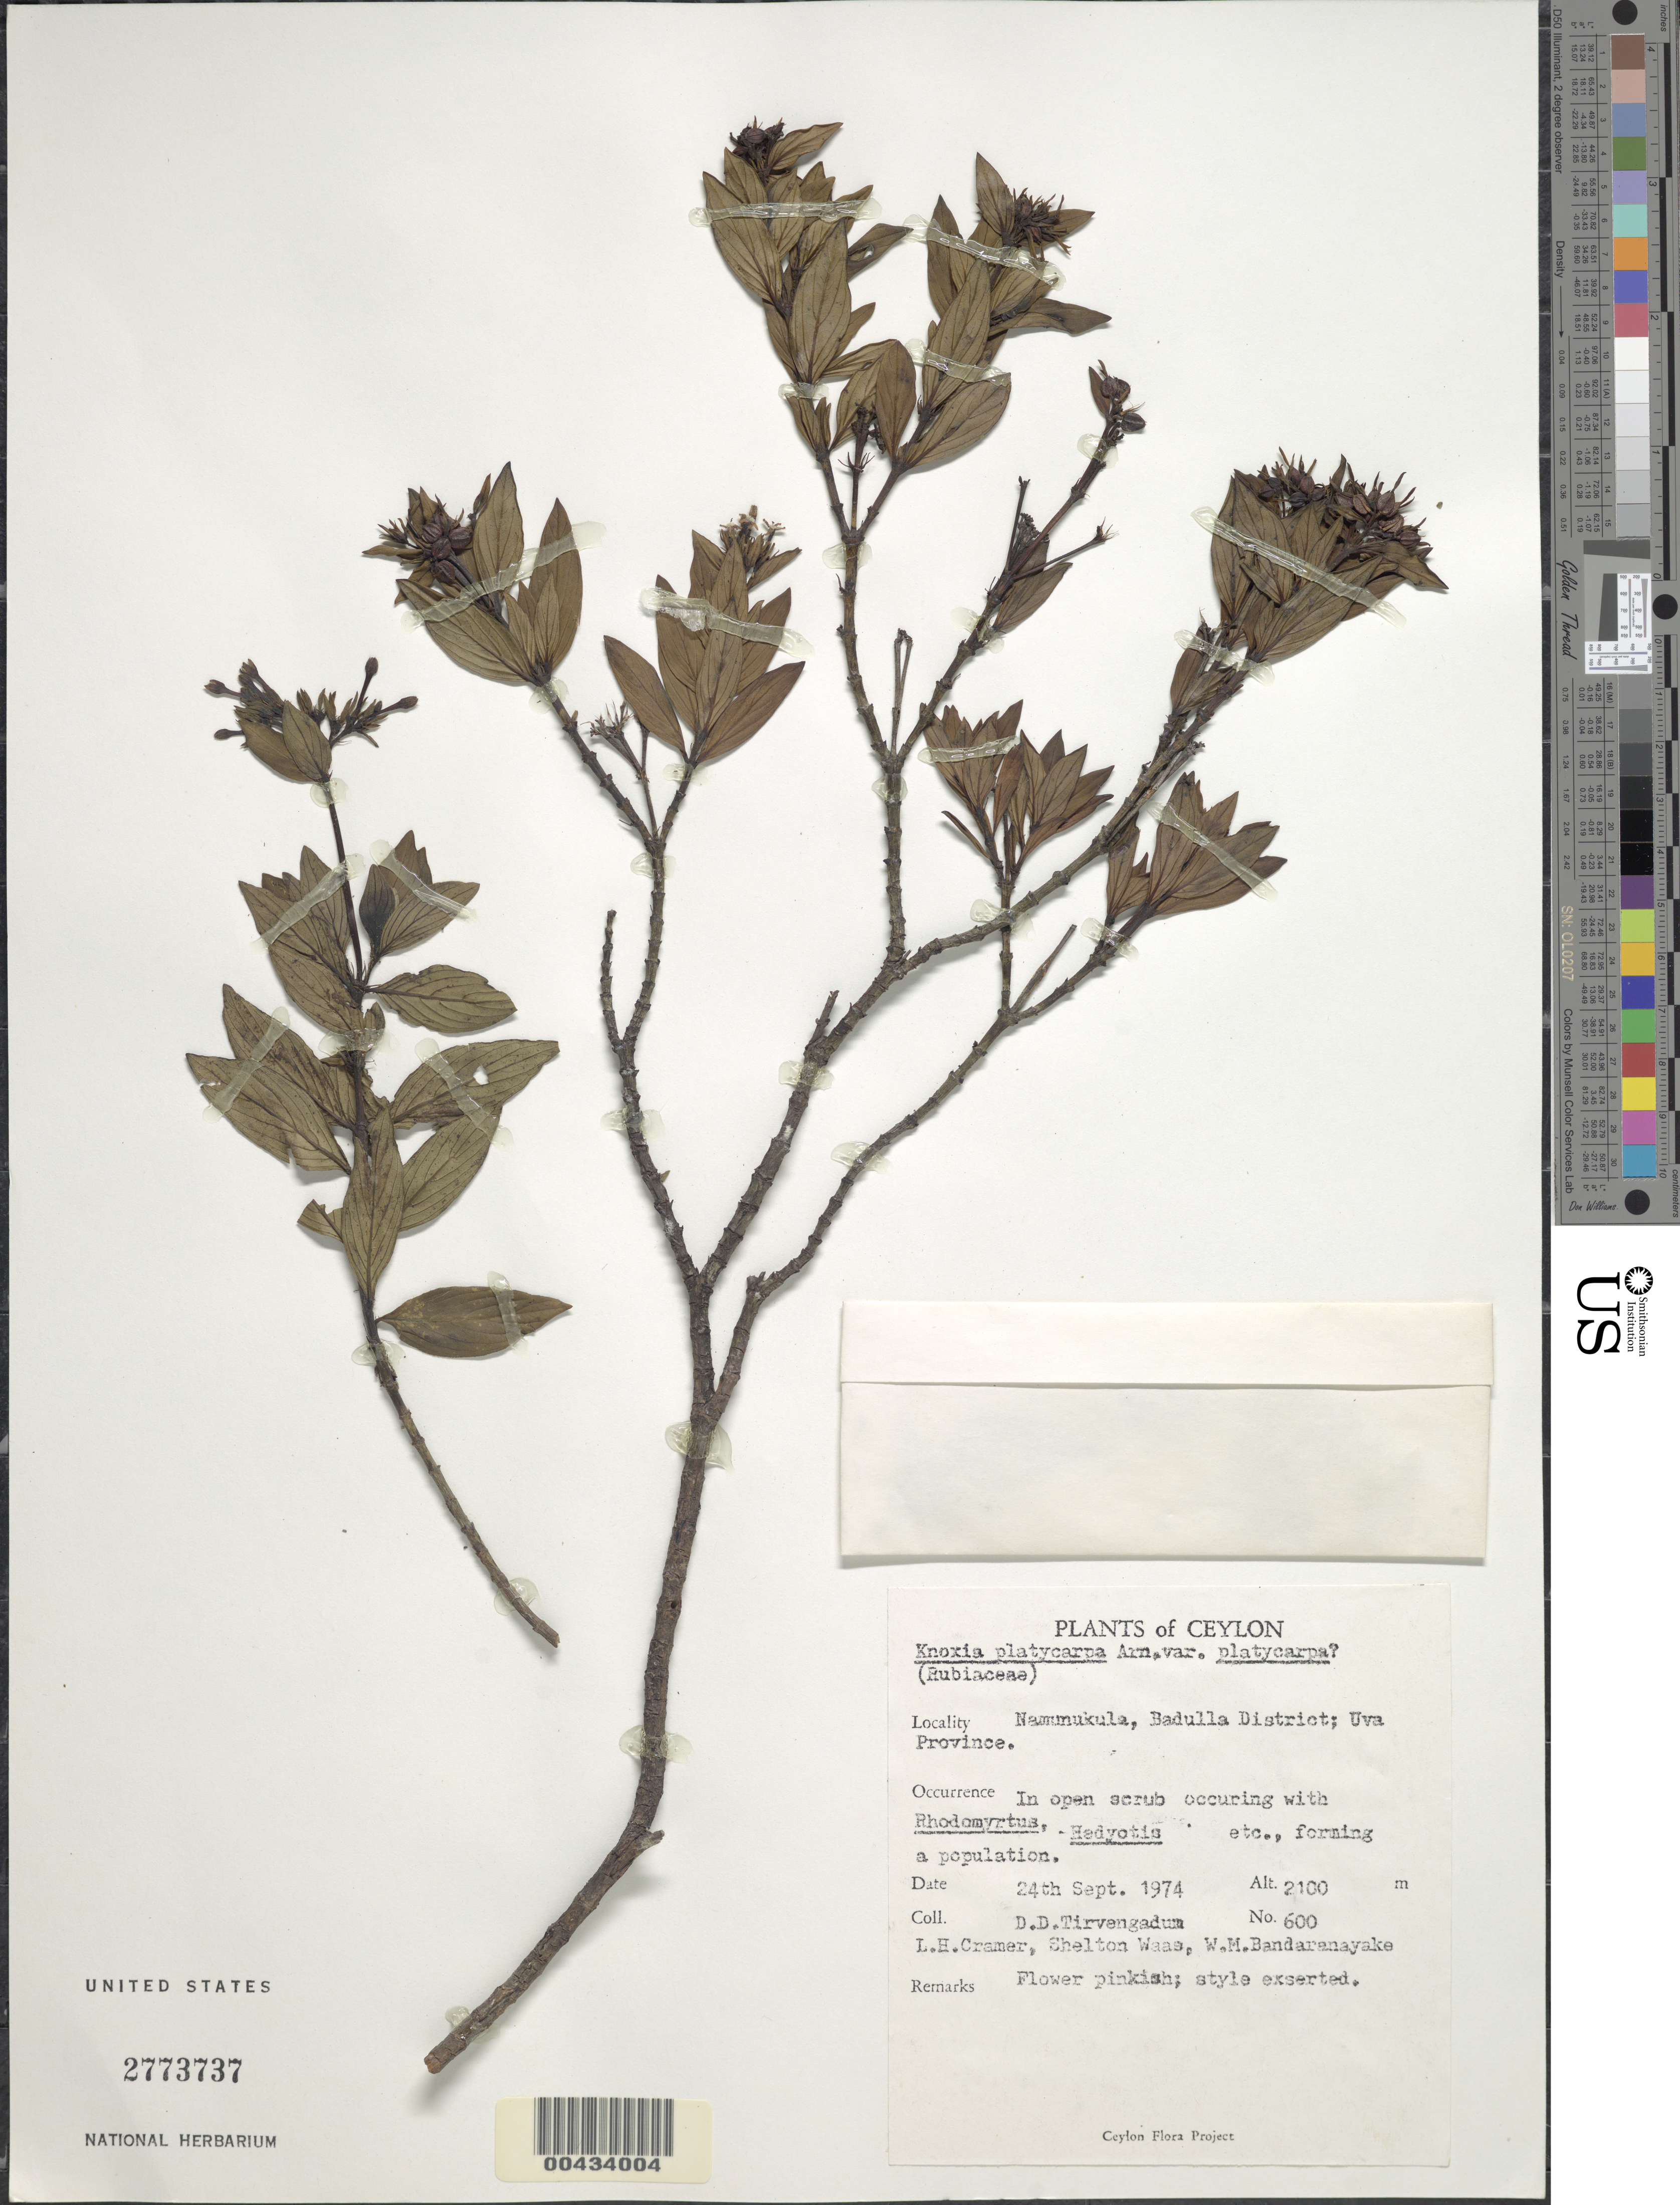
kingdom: Plantae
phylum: Tracheophyta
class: Magnoliopsida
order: Gentianales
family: Rubiaceae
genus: Knoxia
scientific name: Knoxia platycarpa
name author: Arn.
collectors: D. Tirvengadum, L. H. Cramer, S. Waas & W. Bandaranayake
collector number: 600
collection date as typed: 24 Sep 1974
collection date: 1974-09-24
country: Sri Lanka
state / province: Uva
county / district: Badulla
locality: Namunukula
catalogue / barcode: US 2773737